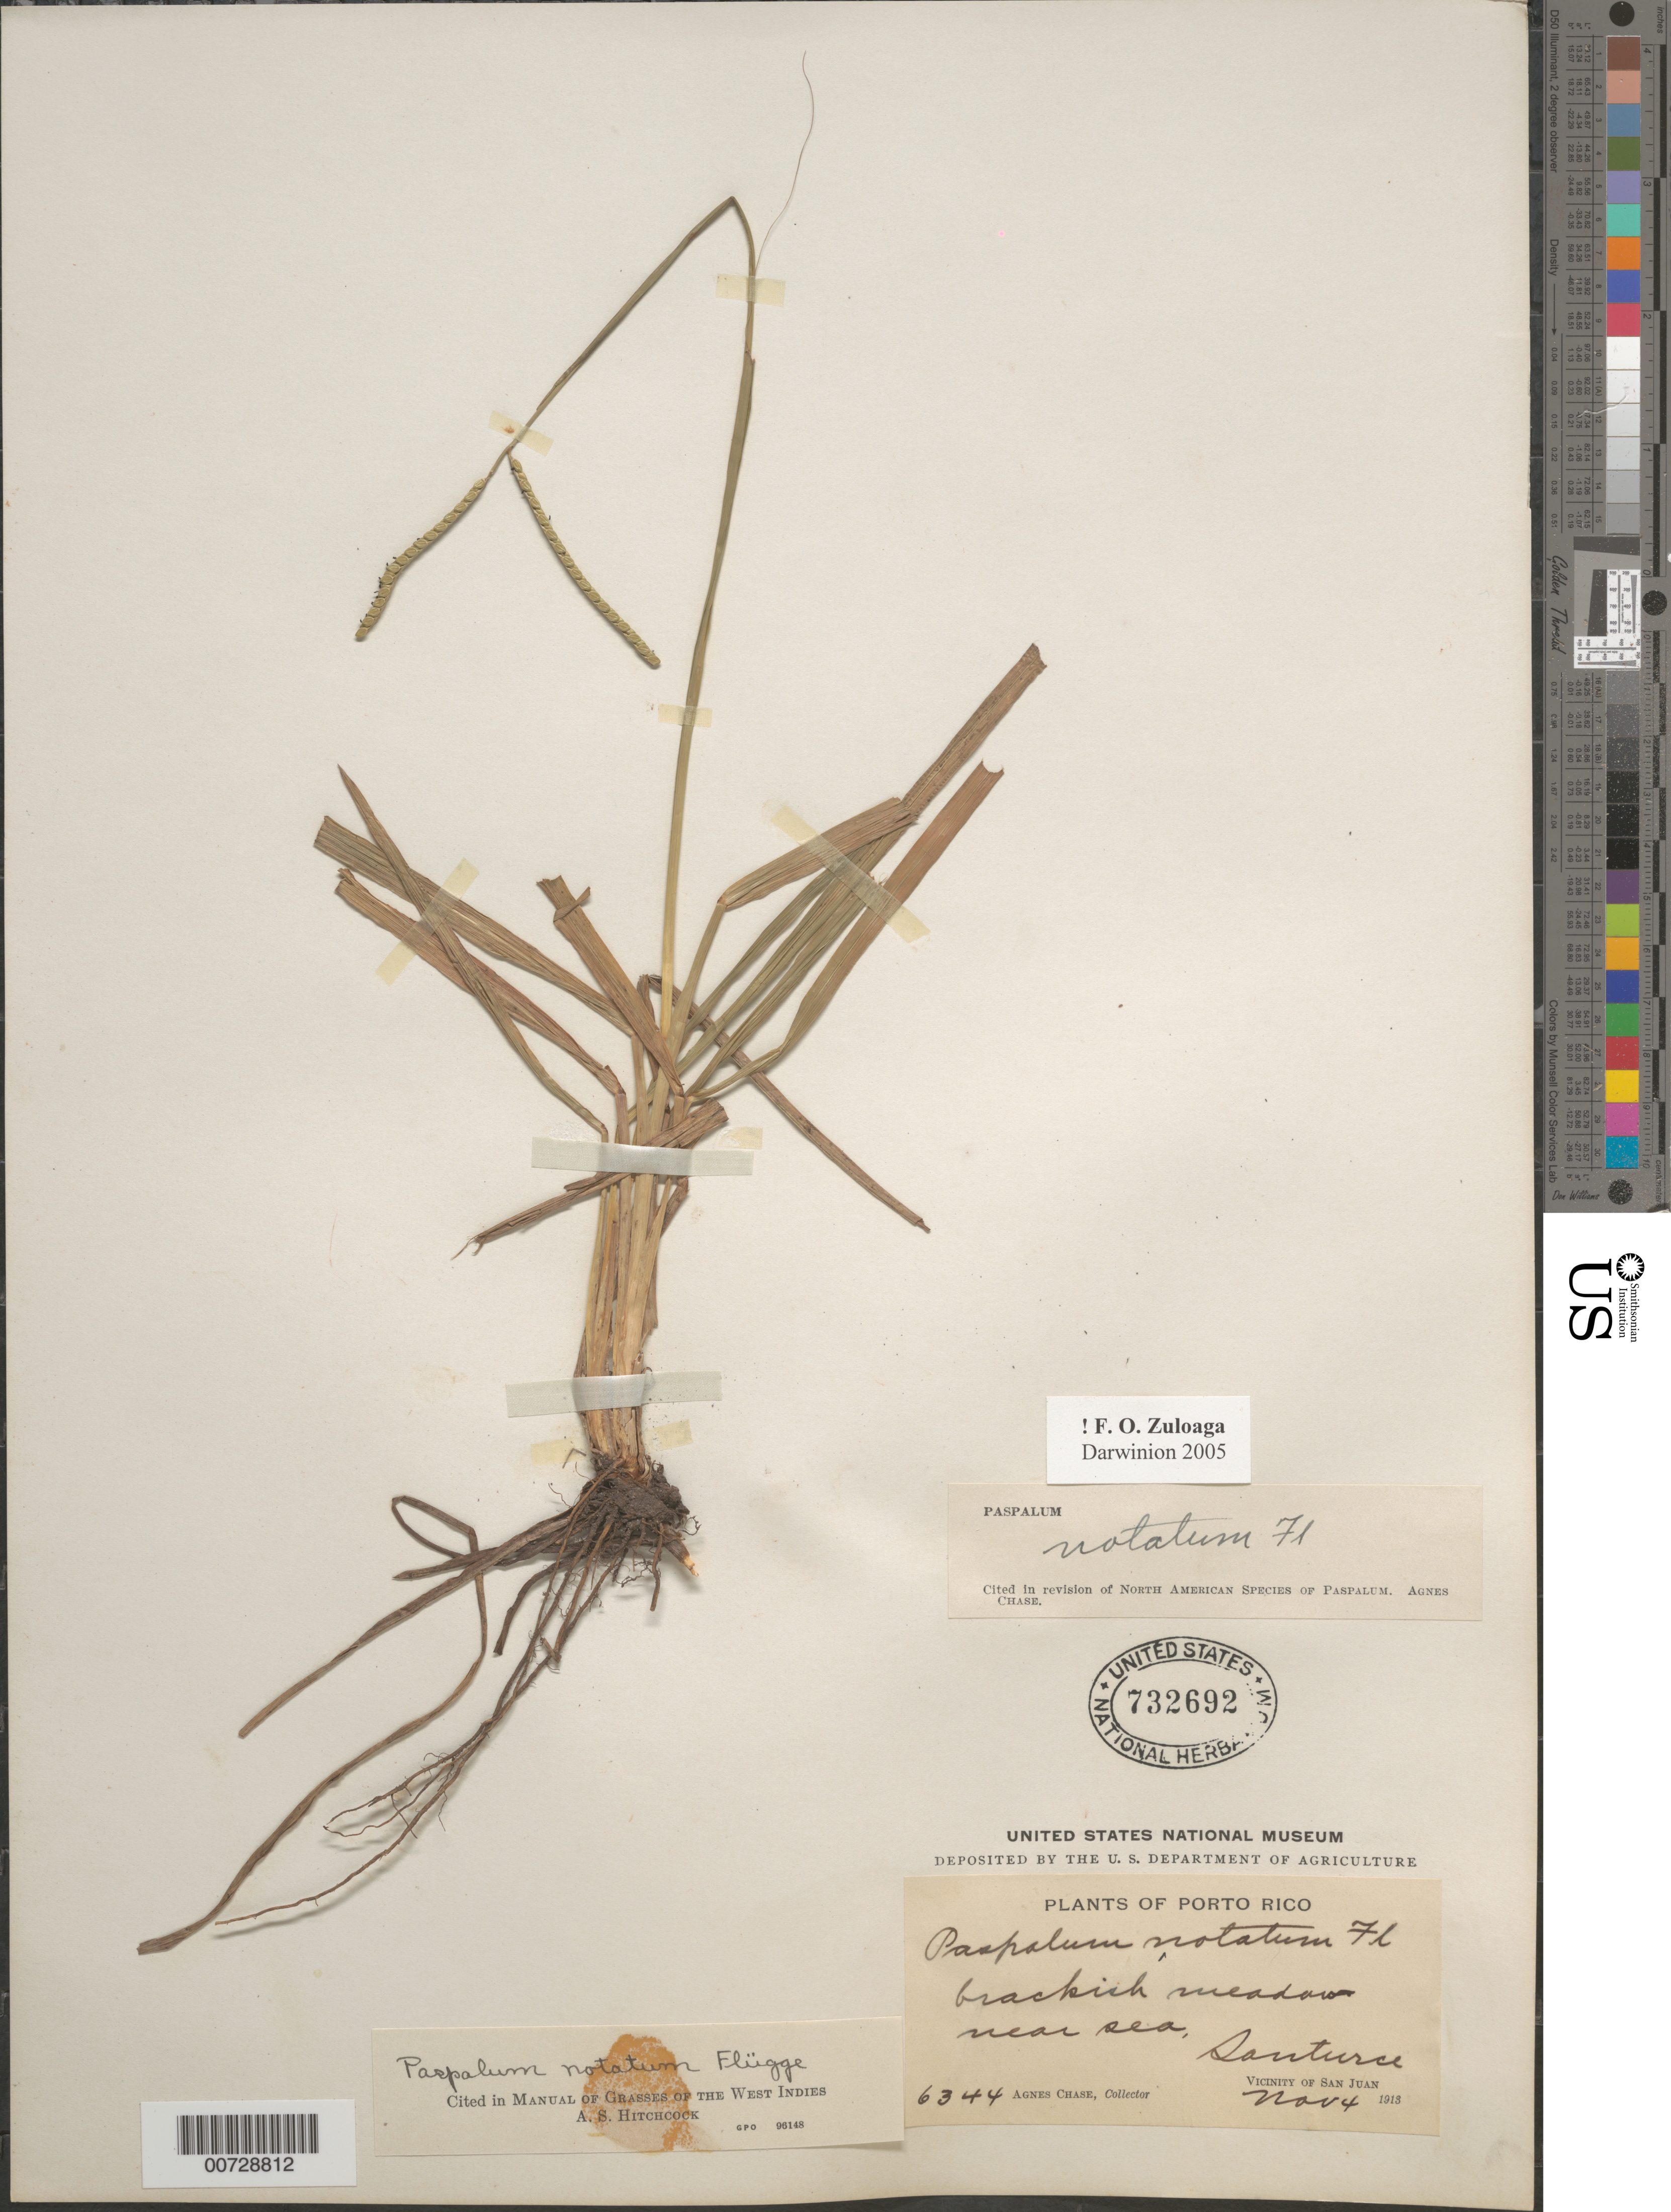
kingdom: Plantae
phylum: Tracheophyta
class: Liliopsida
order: Poales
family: Poaceae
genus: Paspalum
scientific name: Paspalum notatum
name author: Flüggé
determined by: Hitchcock, Albert S.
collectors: A. Chase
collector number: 6344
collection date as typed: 04 Nov 1913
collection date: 1913-11-04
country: Puerto Rico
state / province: San Juan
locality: Santurce, beach near sea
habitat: Brackish meadows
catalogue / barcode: US 732692